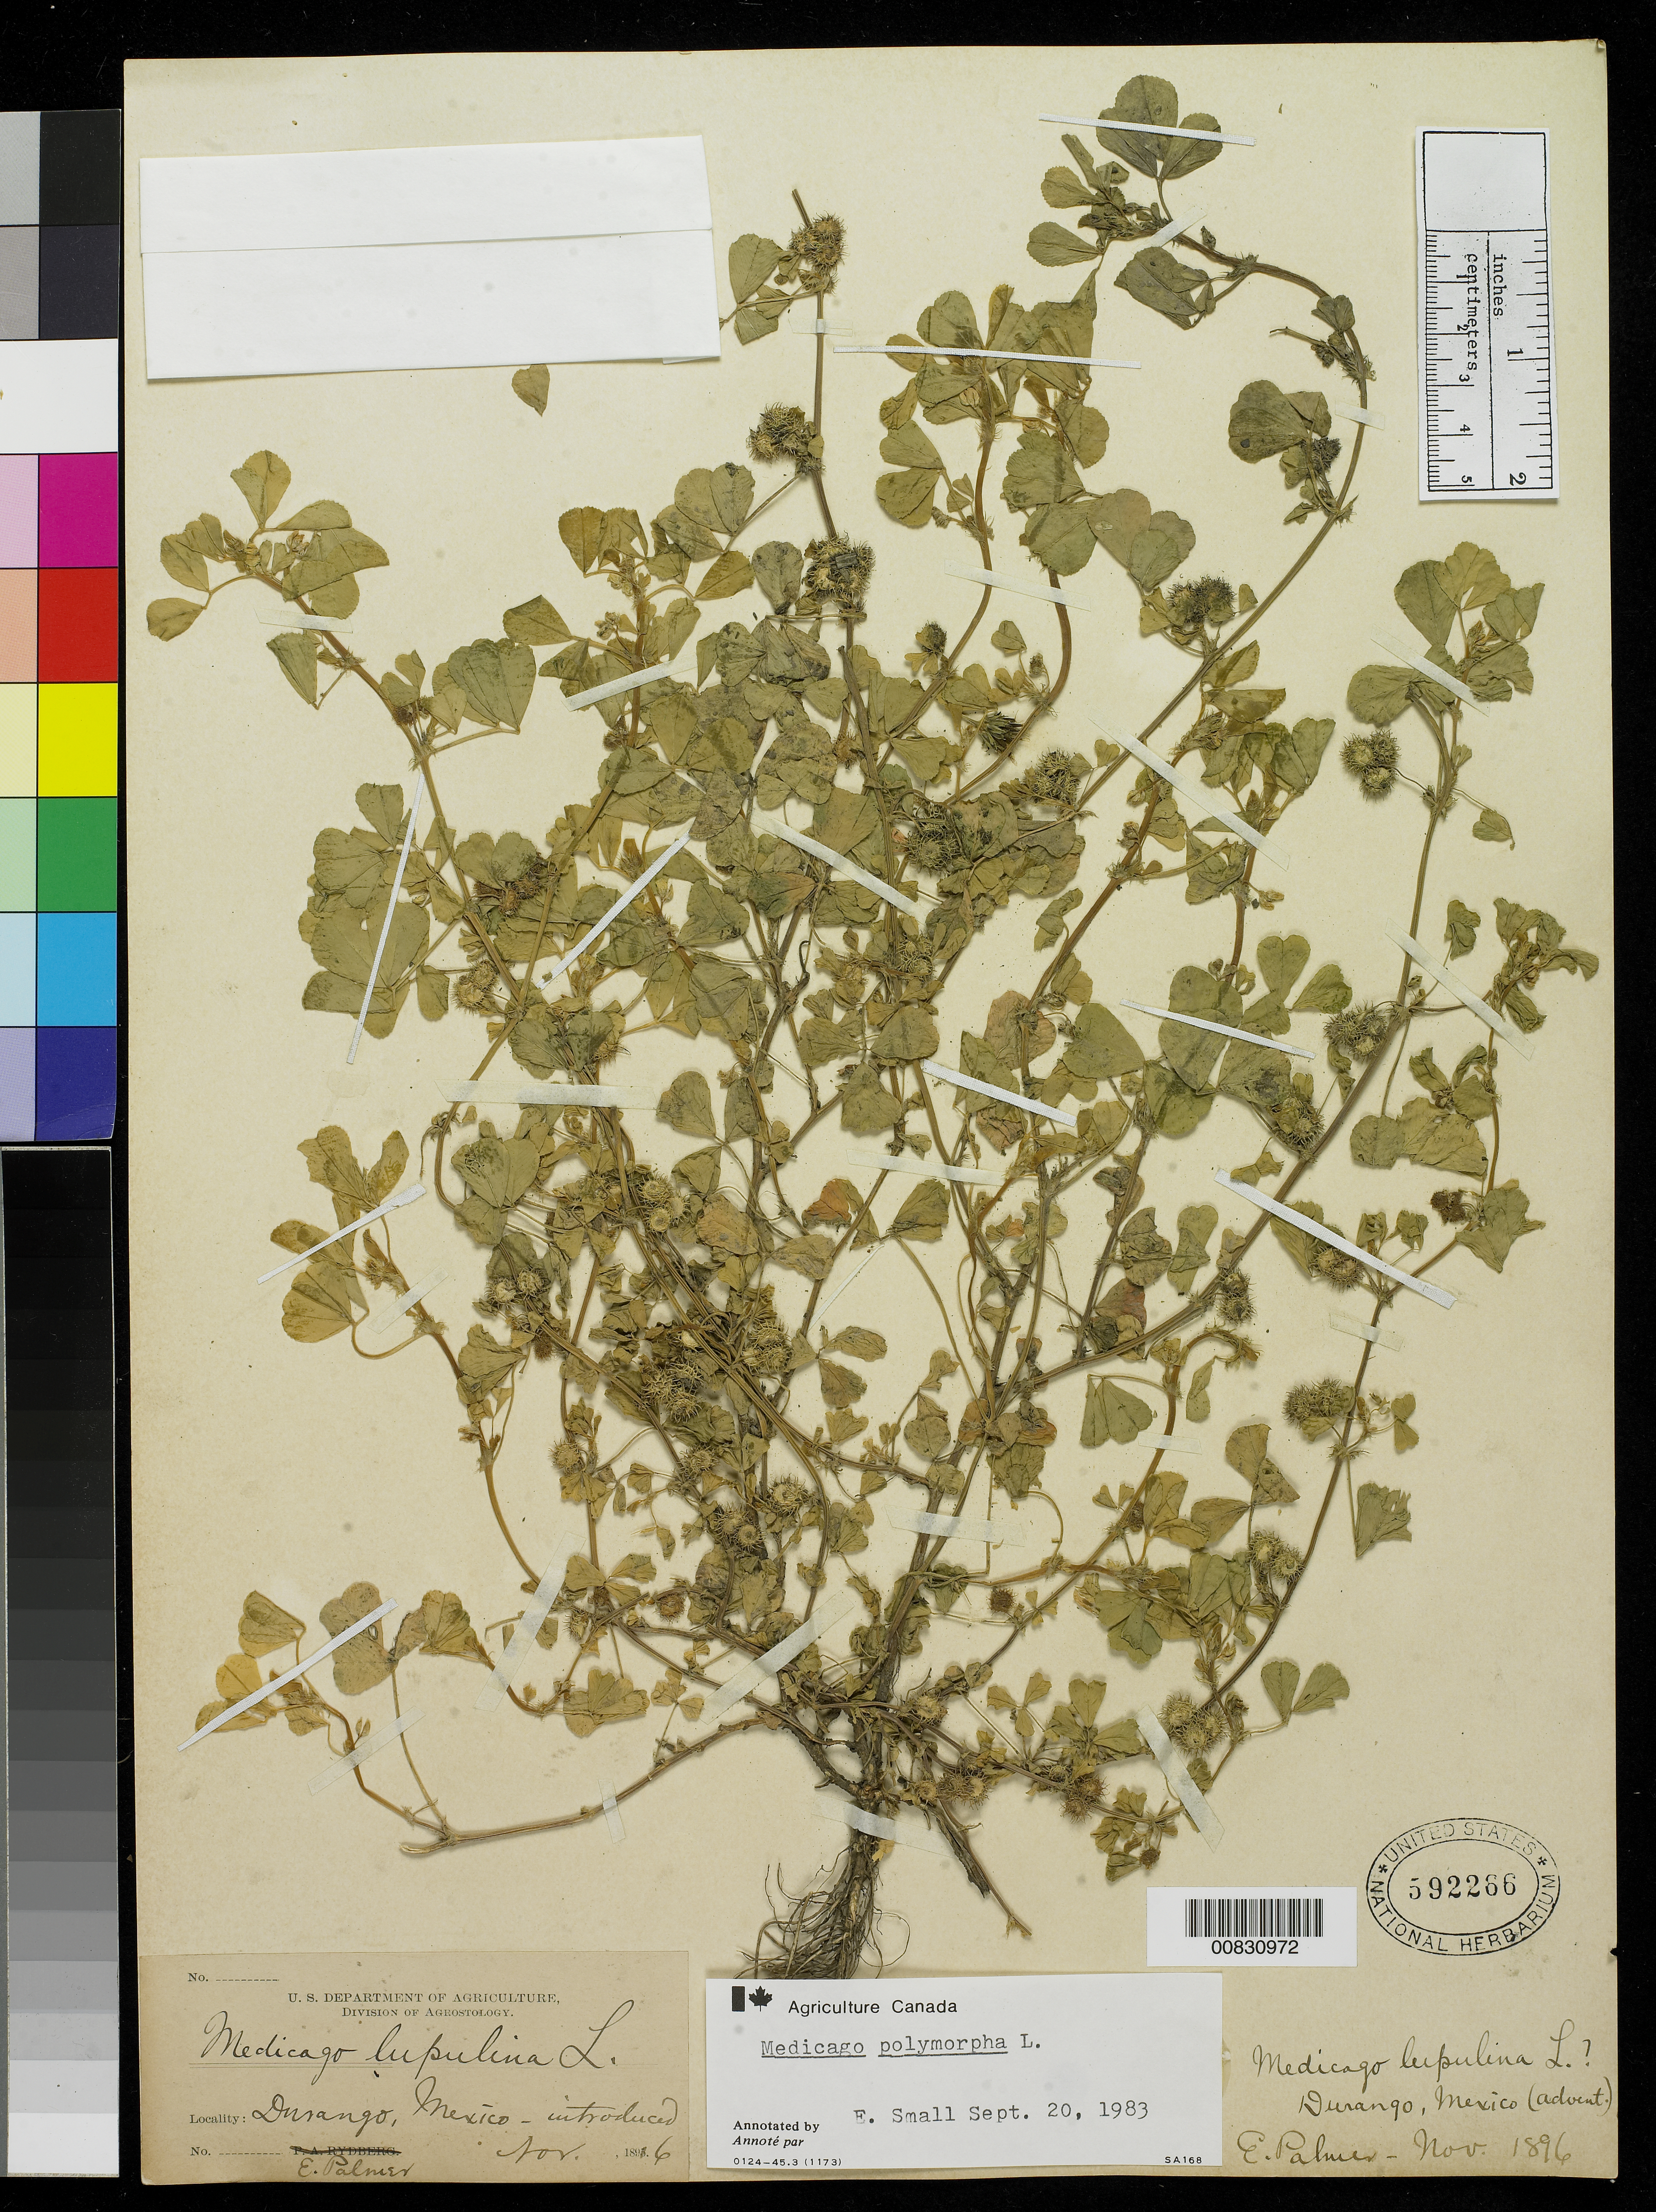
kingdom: Plantae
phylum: Tracheophyta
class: Magnoliopsida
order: Fabales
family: Fabaceae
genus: Medicago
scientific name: Medicago sp.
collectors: E. Palmer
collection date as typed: Nov 1896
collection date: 1896-11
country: Mexico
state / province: Durango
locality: Durango.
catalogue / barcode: US 592266